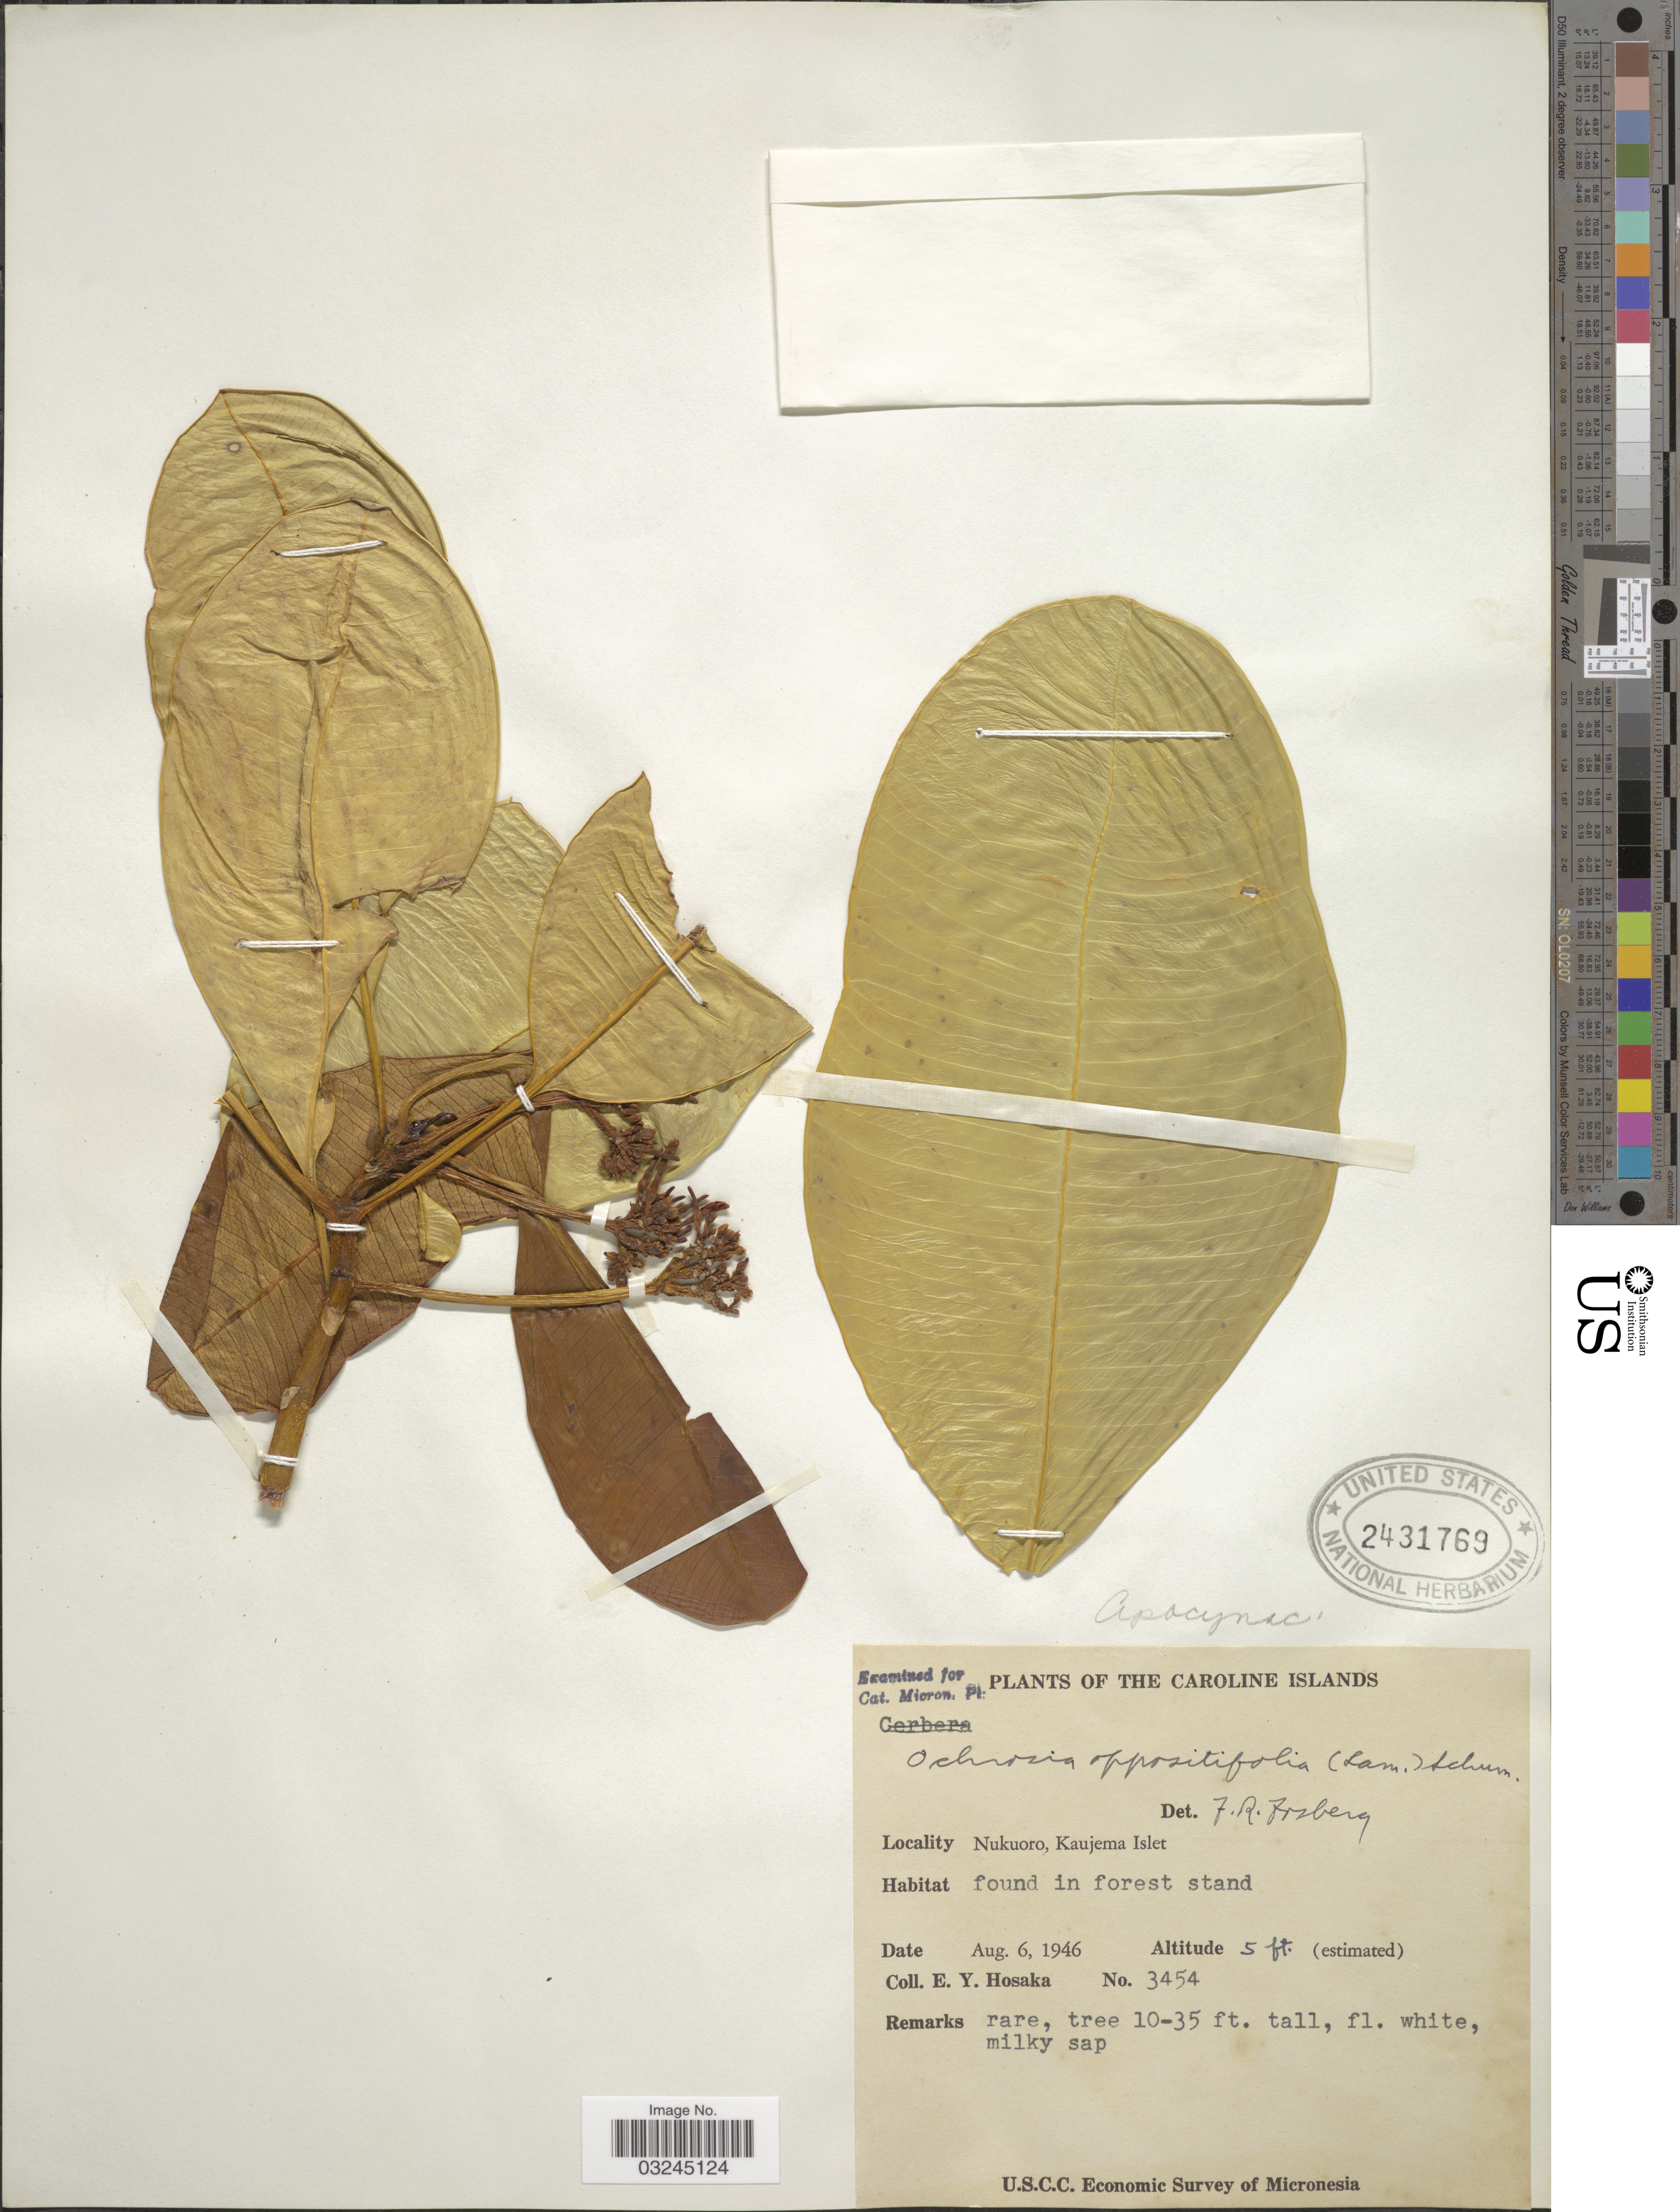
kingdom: Plantae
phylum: Tracheophyta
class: Magnoliopsida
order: Gentianales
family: Apocynaceae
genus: Ochrosia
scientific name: Ochrosia oppositifolia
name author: (Lam.) K. Schum.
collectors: E. Y. Hosaka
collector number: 3454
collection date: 1946-08-06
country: Micronesia, Federated States of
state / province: Pohnpei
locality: The Caroline Islands. Nukuoro, Kaujema Islet.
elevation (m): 2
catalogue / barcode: US 2431769